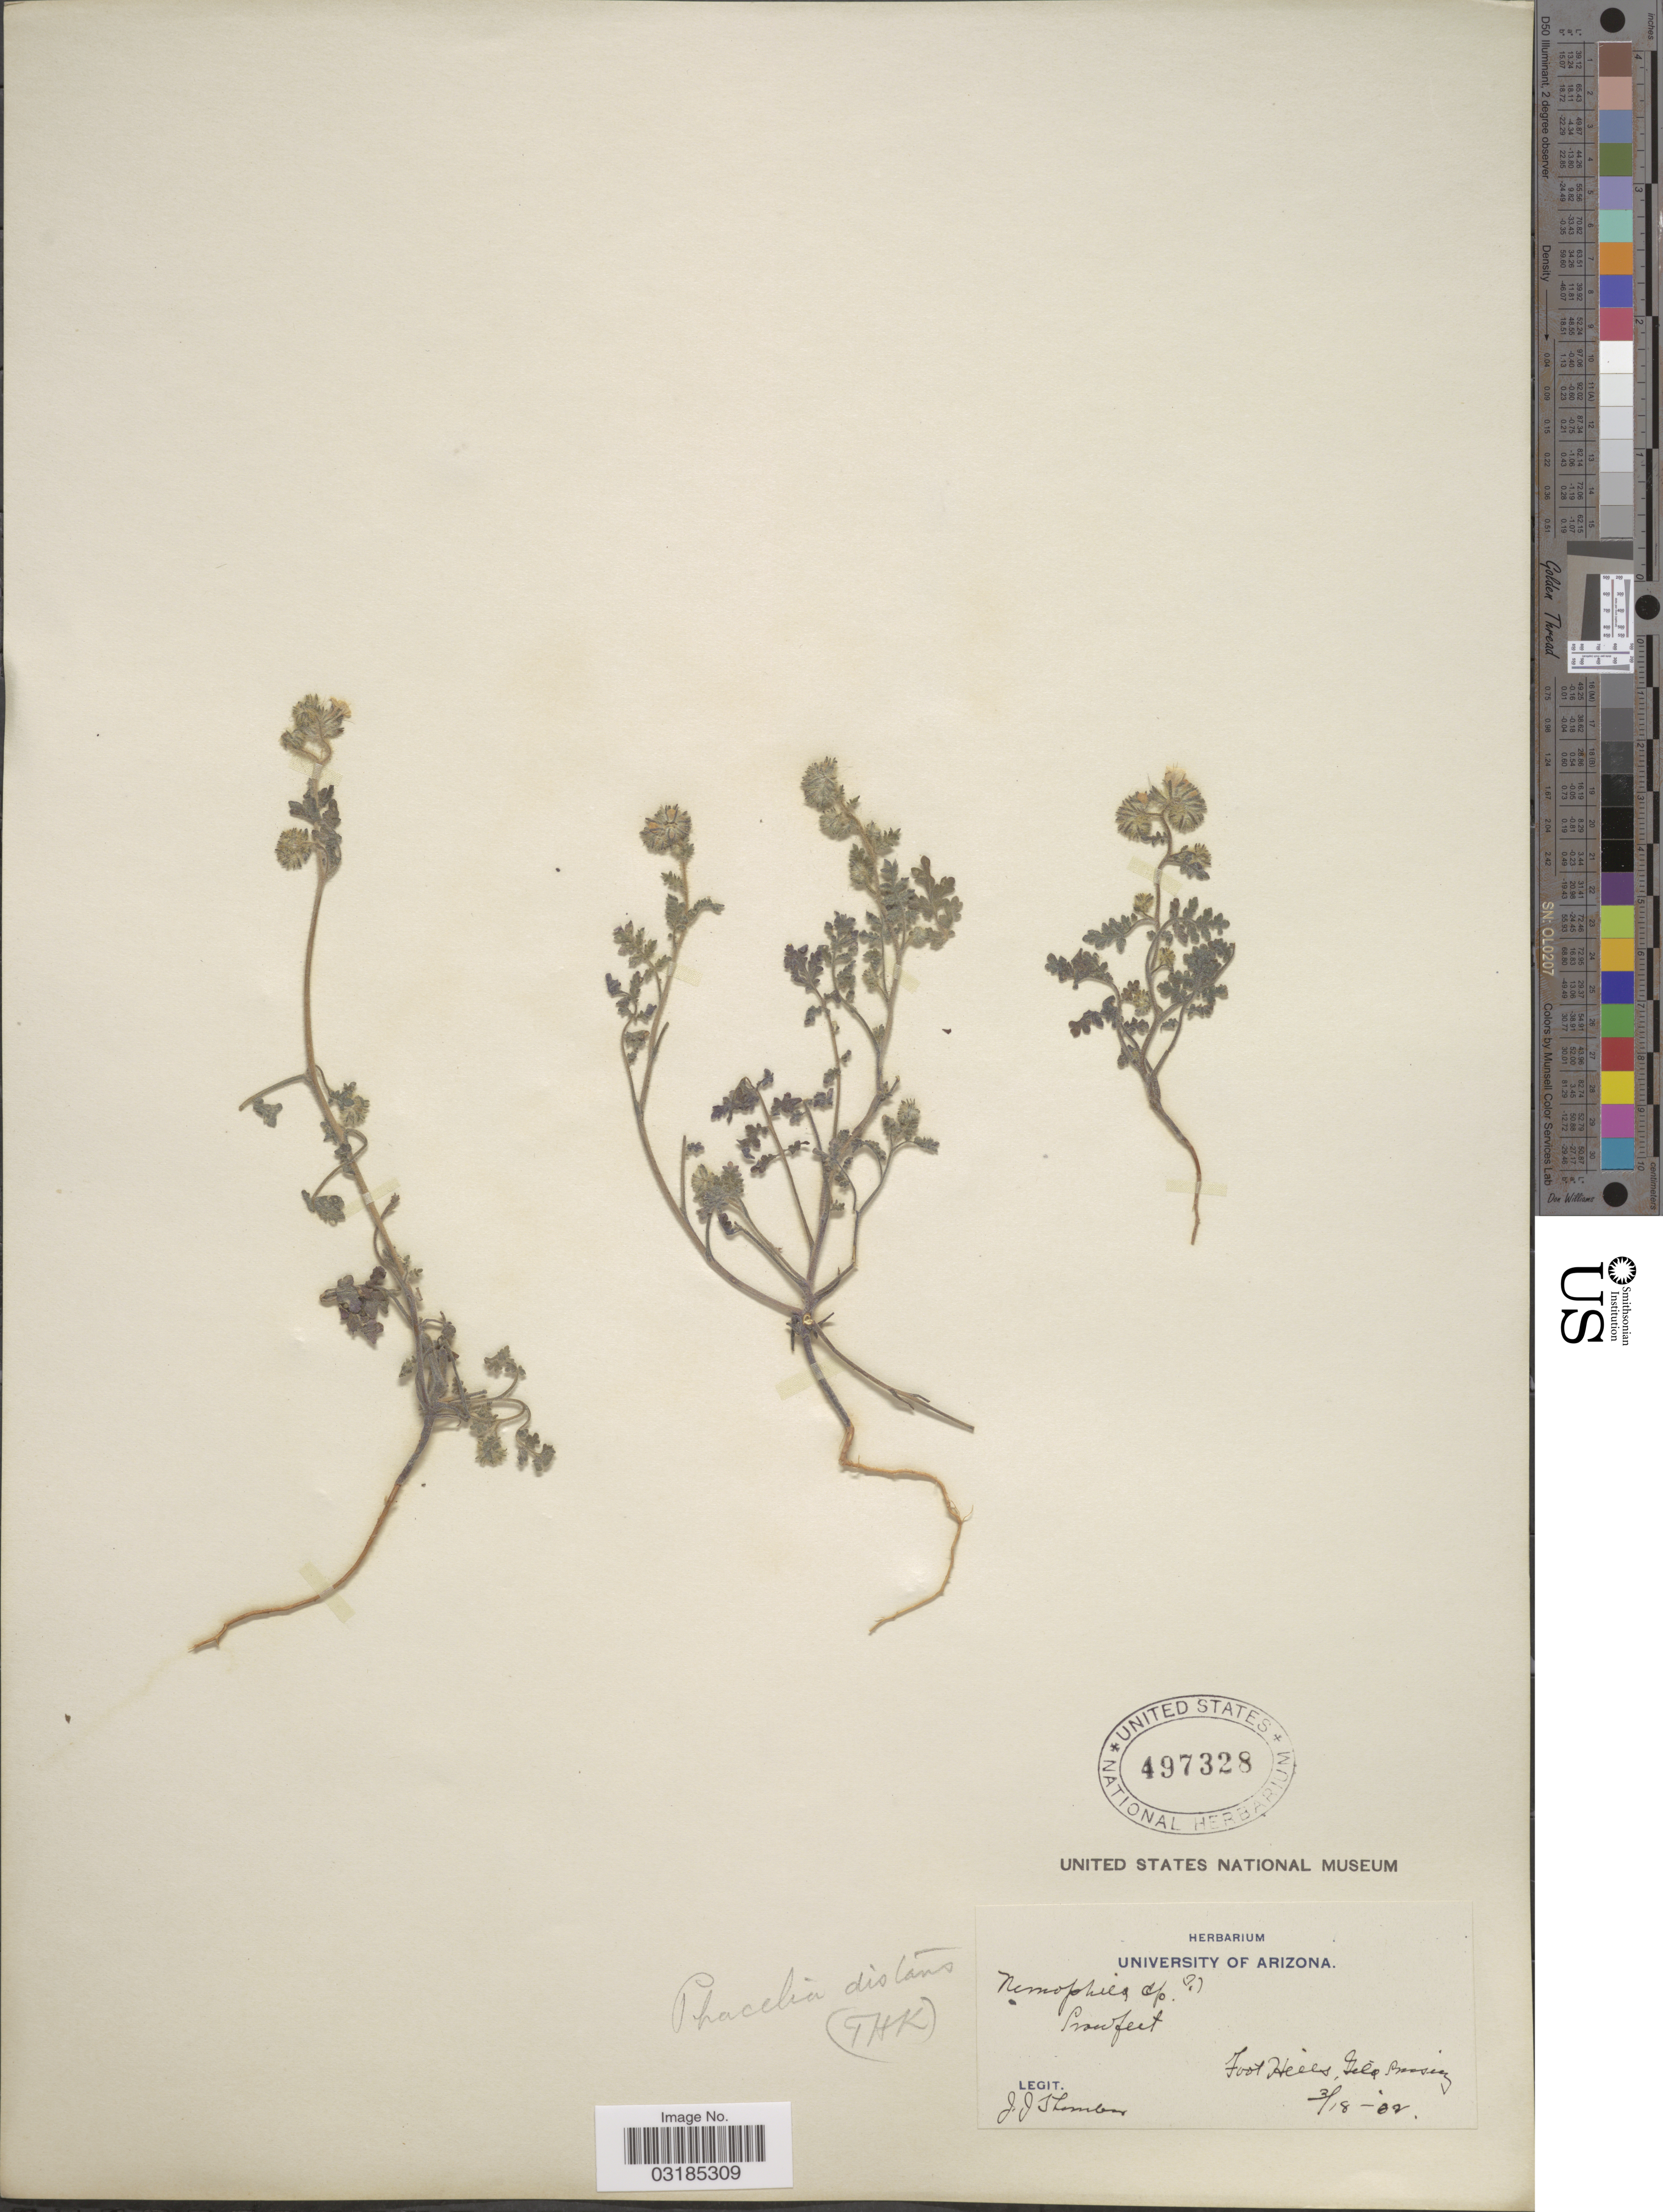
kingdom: Plantae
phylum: Tracheophyta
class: Magnoliopsida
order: Boraginales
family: Hydrophyllaceae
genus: Phacelia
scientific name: Phacelia distans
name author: Benth.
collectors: J. Thornber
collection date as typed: Transcribed d/m/y: 18/3/2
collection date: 1902-03-18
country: United States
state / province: Arizona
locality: Foothills, Gila Crossing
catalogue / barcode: US 497328